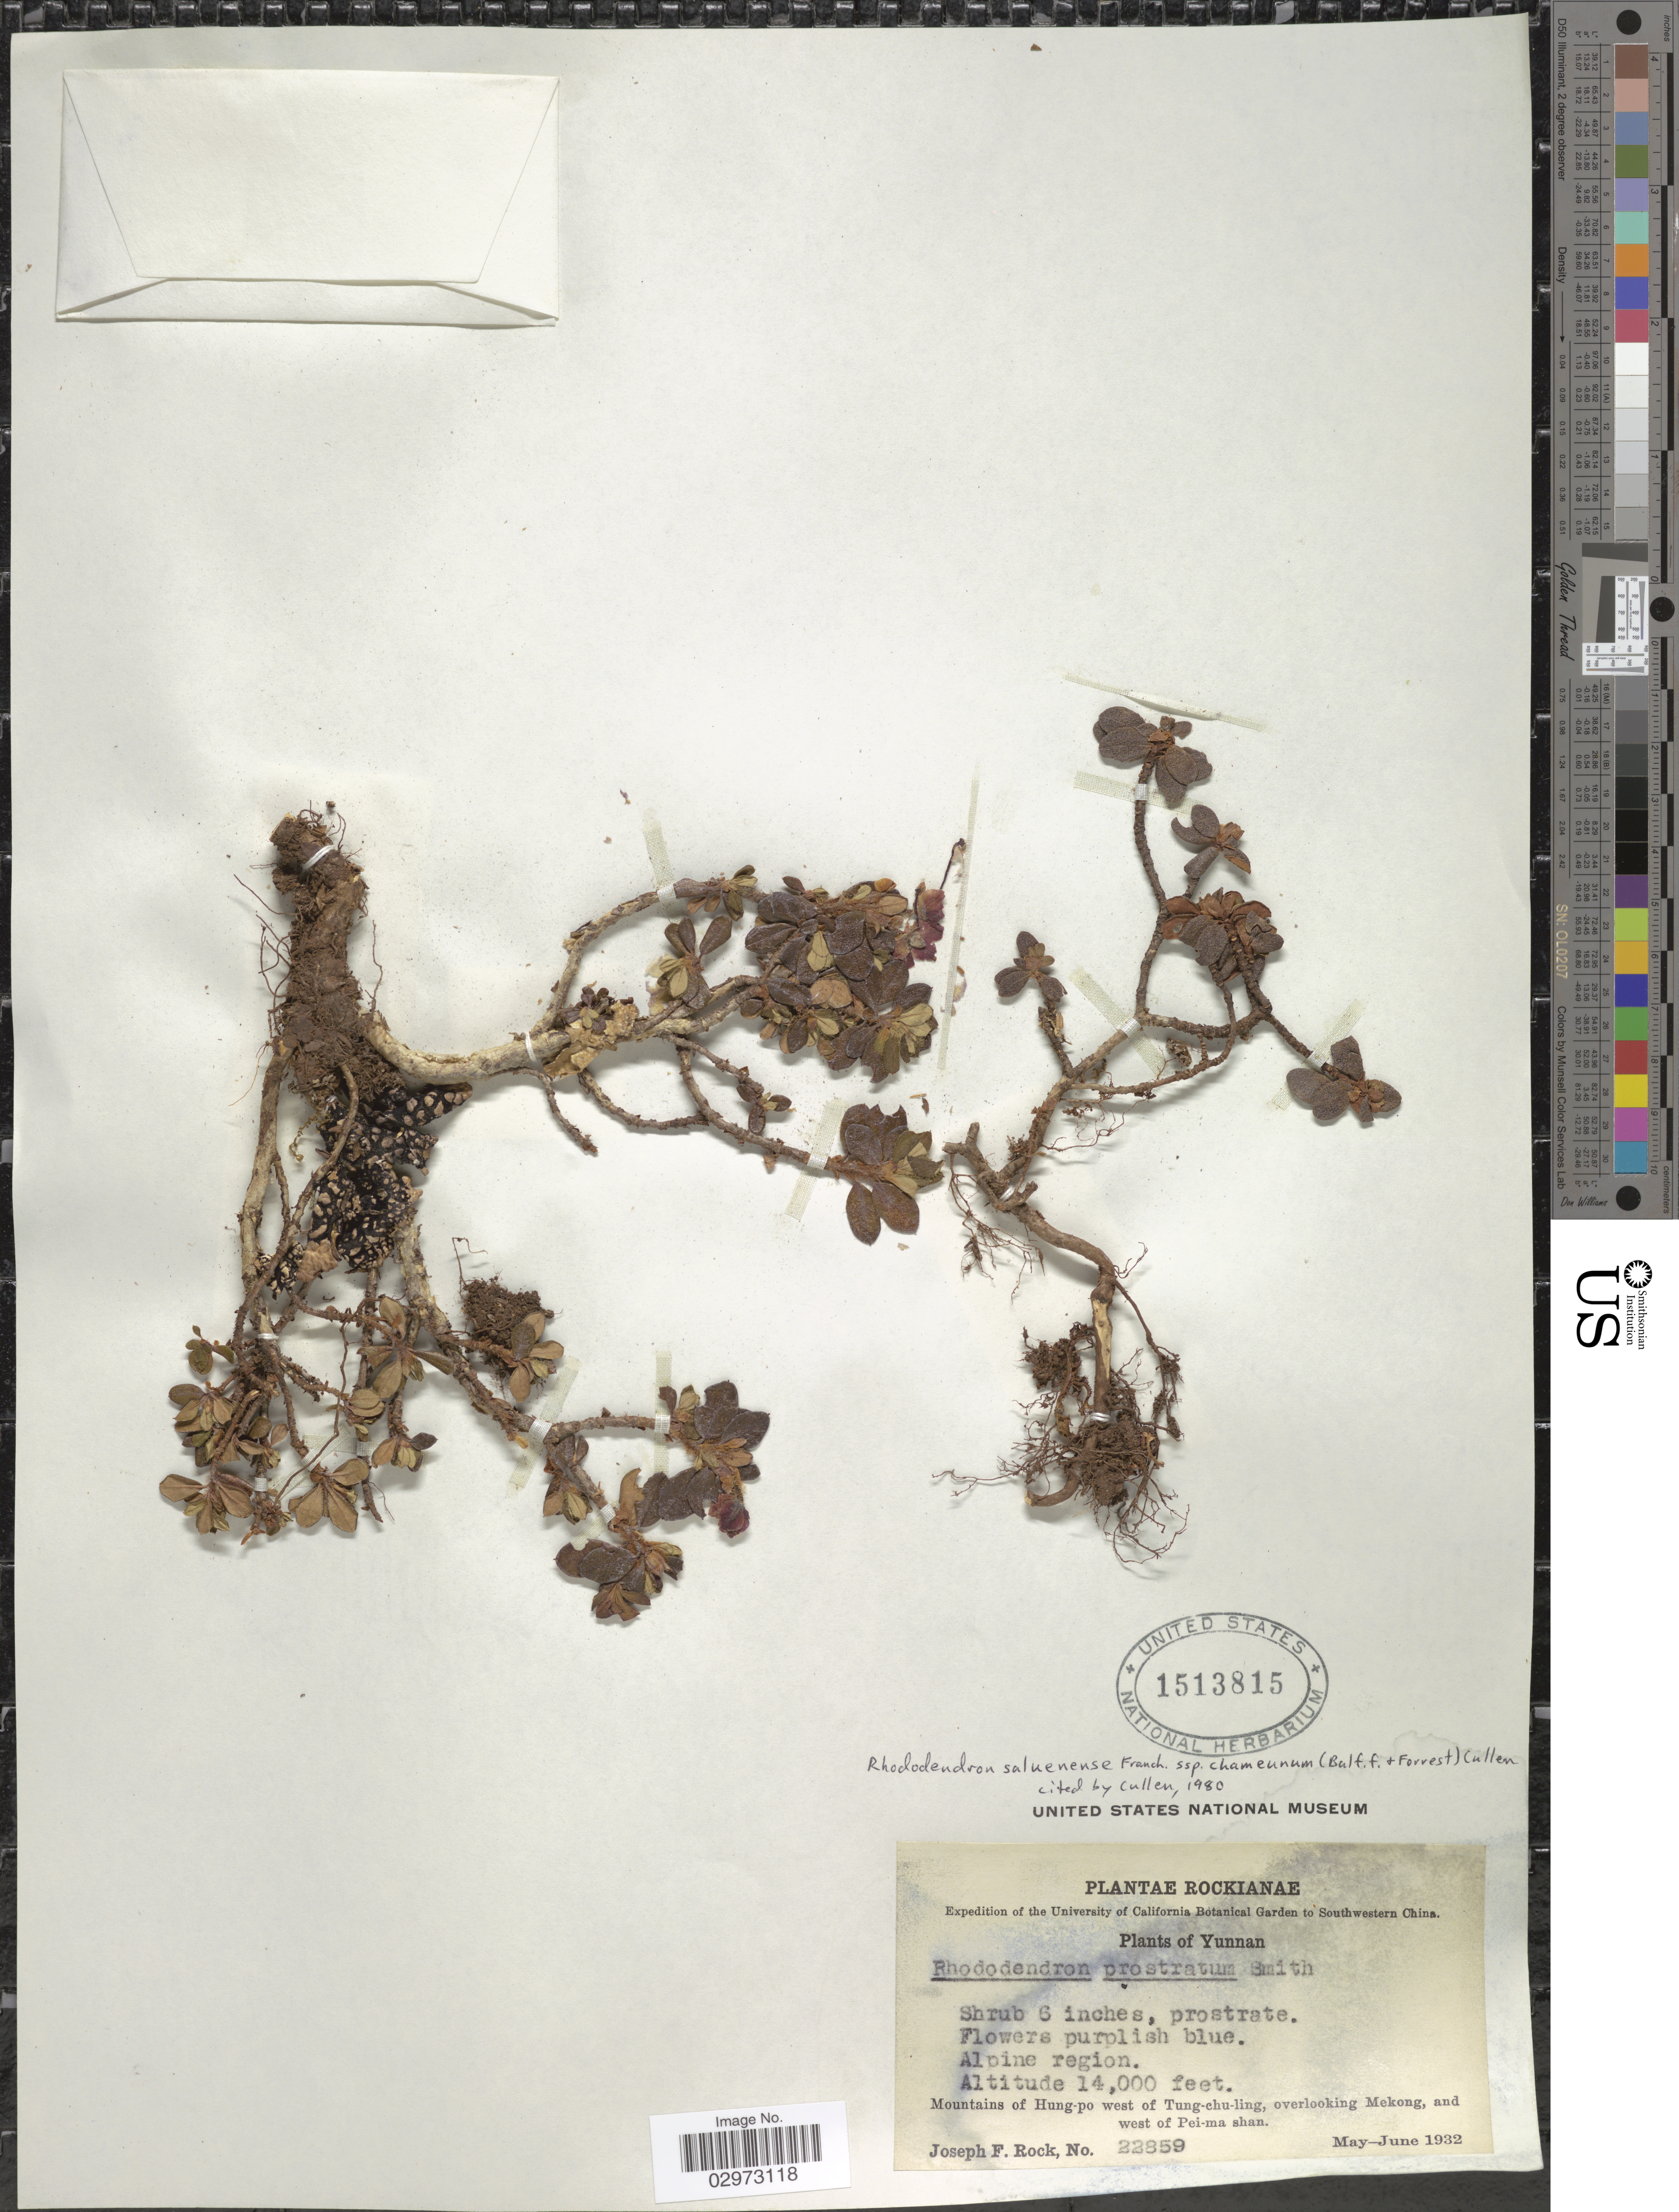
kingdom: Plantae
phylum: Tracheophyta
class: Magnoliopsida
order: Ericales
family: Ericaceae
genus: Rhododendron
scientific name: Rhododendron saluenense subsp. chameunum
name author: (Balf. f. & Forrest) Cullen in Cullen & D.F.Chamb.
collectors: J. F. Rock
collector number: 22859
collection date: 1932-05/1932-06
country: China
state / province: Yunnan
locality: Southwestern China. Alpine region. Mountains of Hung-po west of Tung-chu-ling, overlooking Mekong, and west of Pai-ma shan.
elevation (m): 4267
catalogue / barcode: US 1513815